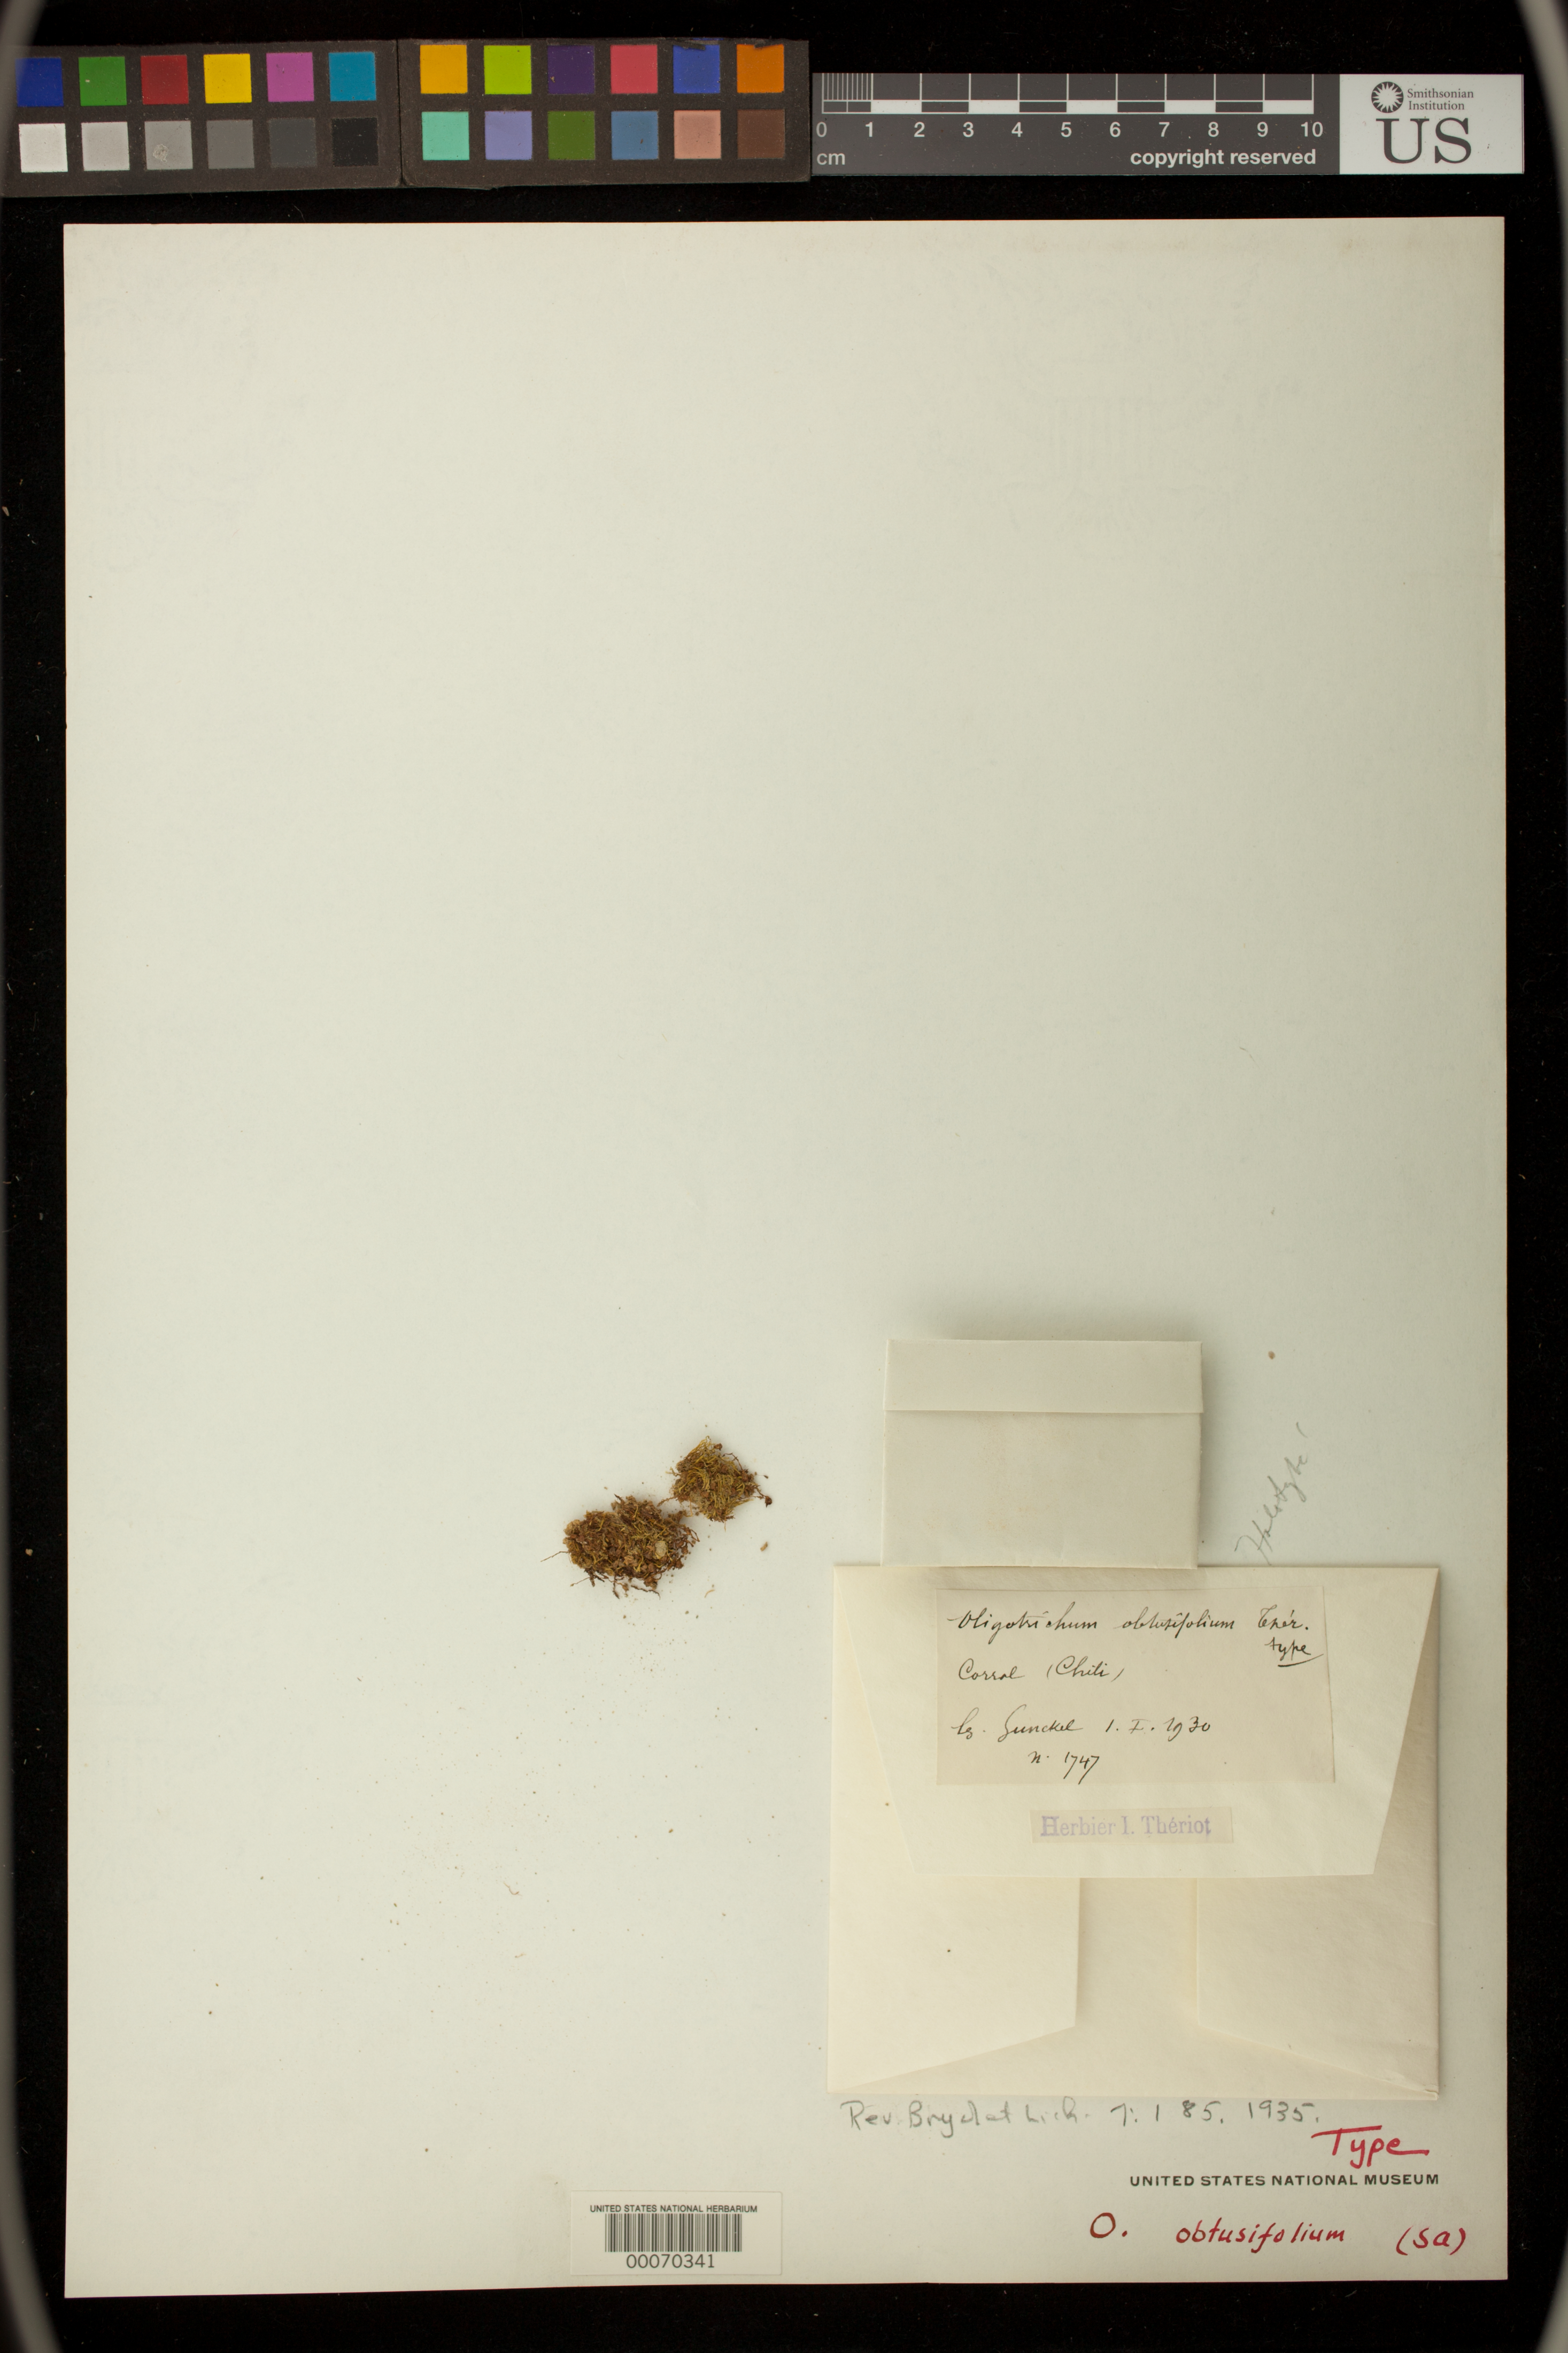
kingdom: Plantae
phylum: Bryophyta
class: Polytrichopsida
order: Polytrichales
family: Polytrichaceae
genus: Oligotrichum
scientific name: Oligotrichum obtusifolium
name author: Thér.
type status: Holotype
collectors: H. Gunckel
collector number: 1747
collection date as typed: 01 Jan 1930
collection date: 1930-01-01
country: Chile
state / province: Los Ríos (XIV)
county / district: Valdivia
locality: Corral.